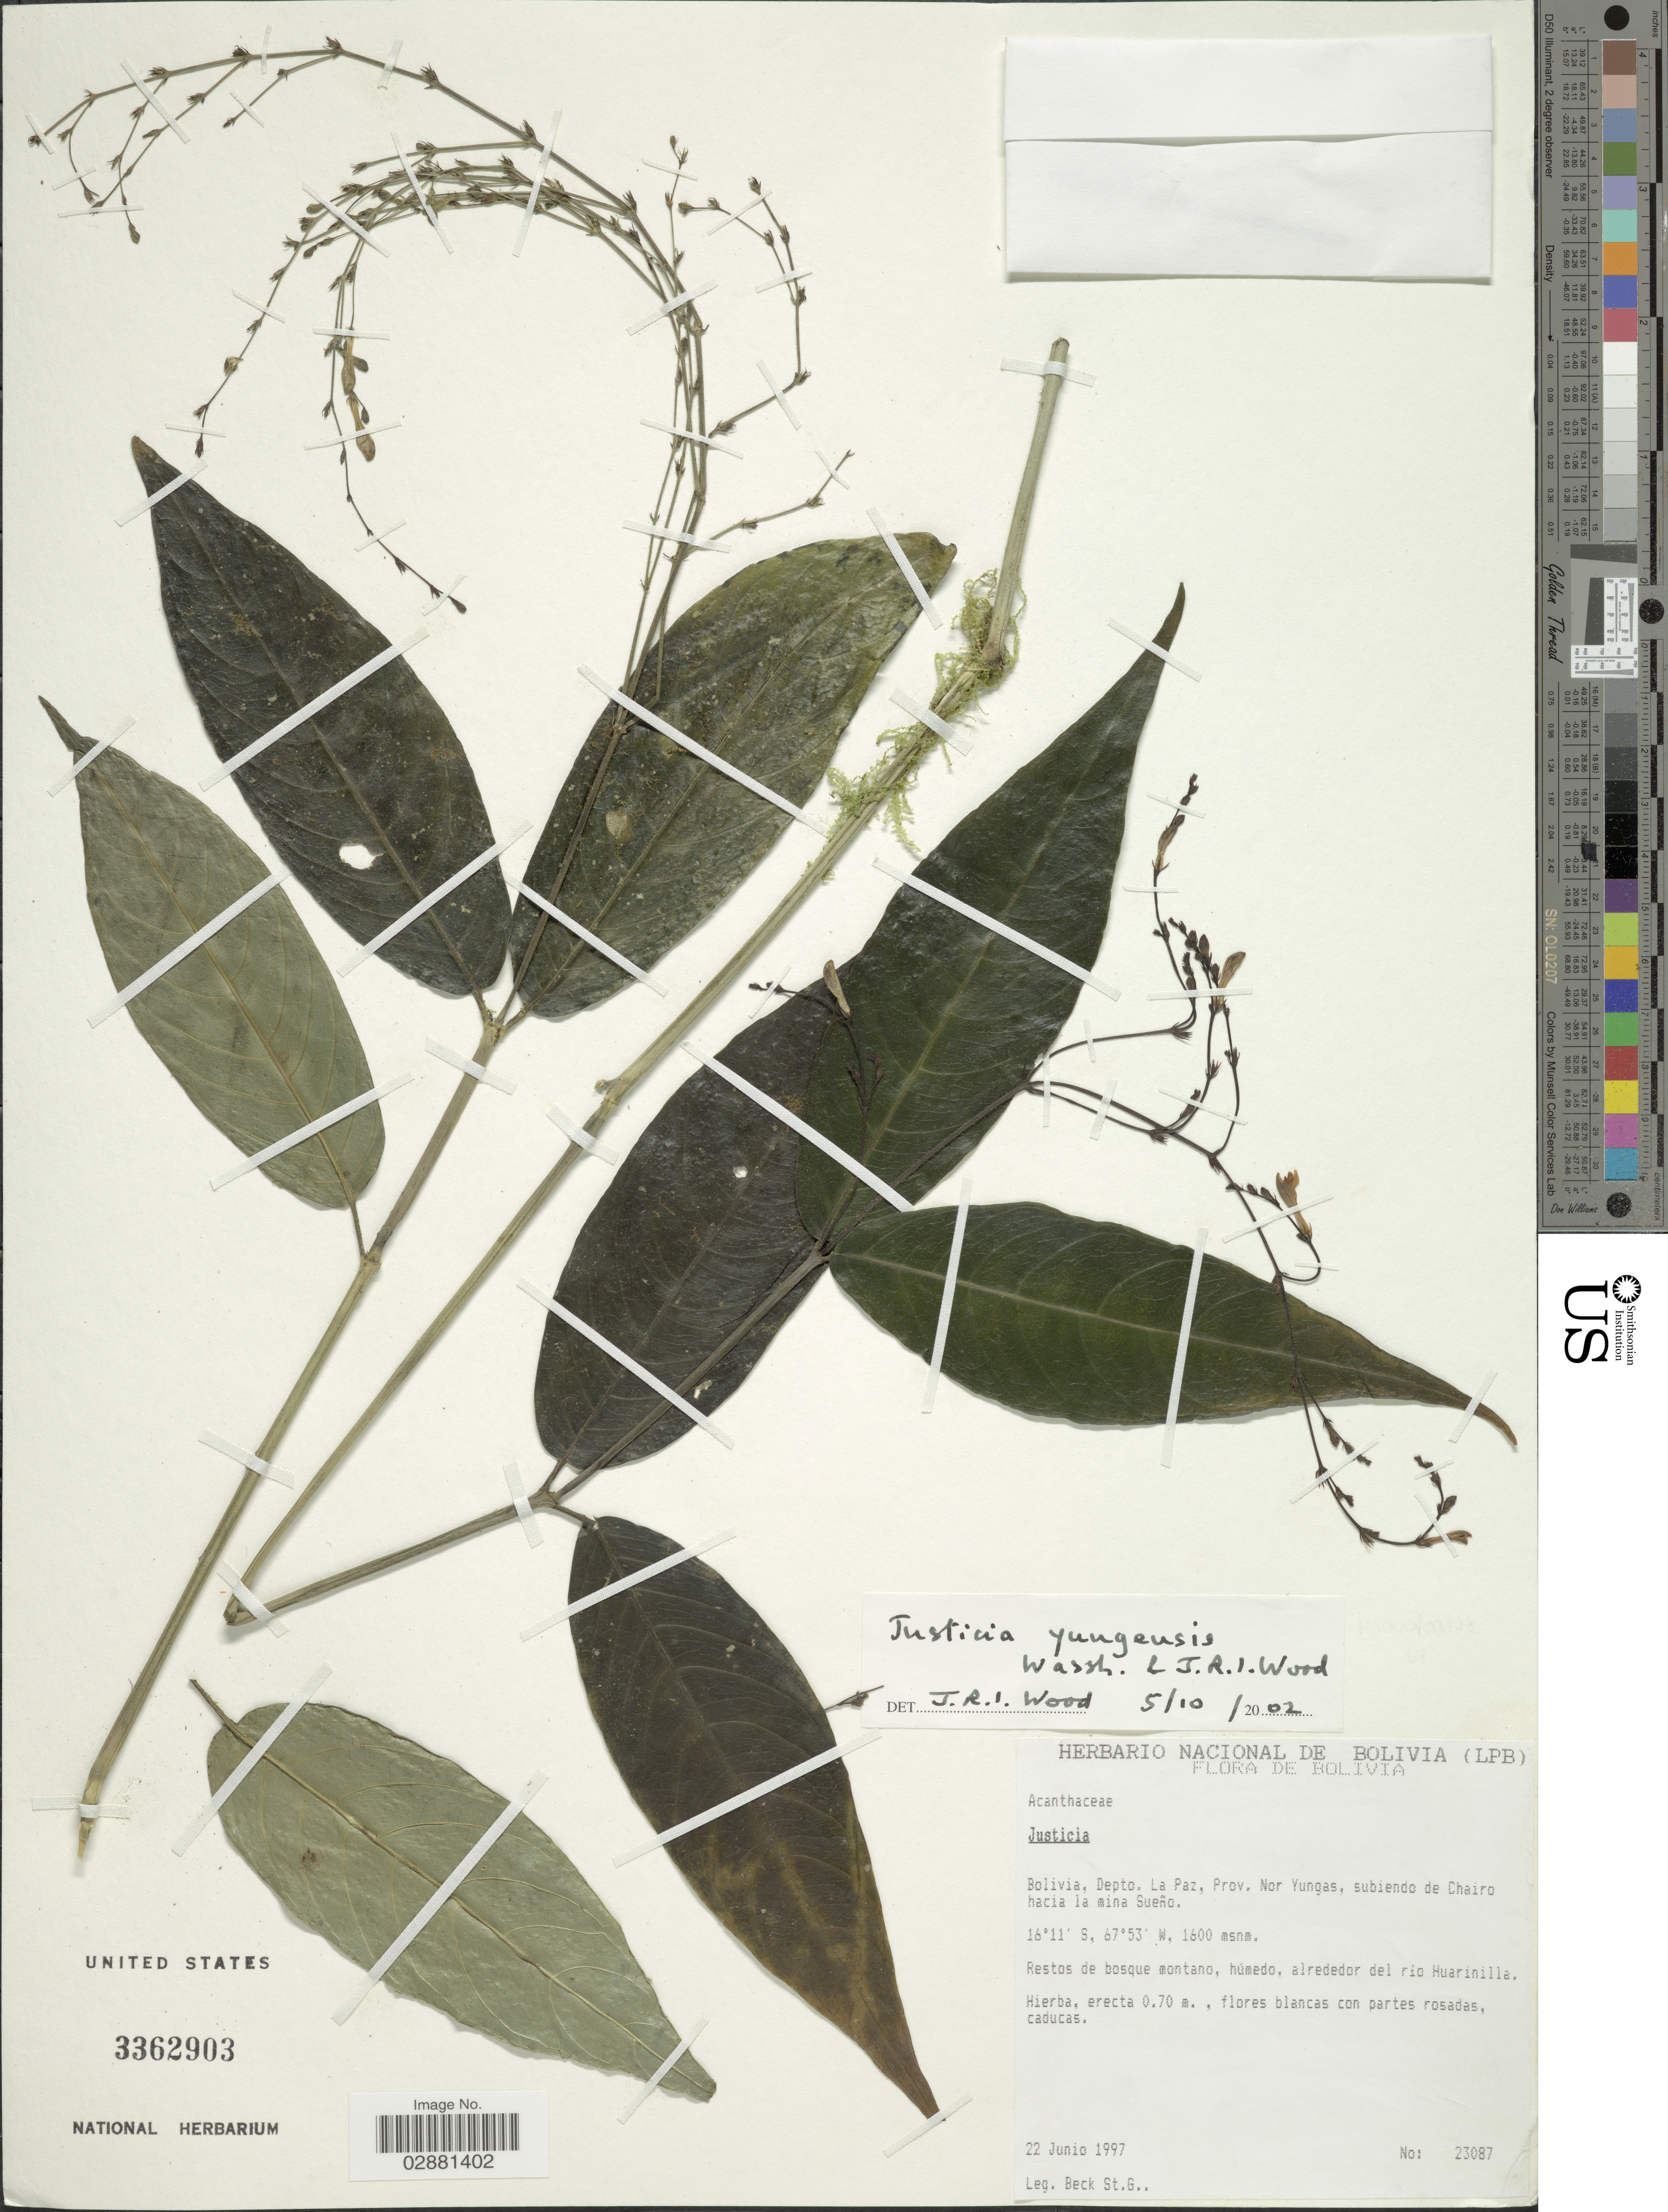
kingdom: Plantae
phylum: Tracheophyta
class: Magnoliopsida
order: Lamiales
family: Acanthaceae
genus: Justicia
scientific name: Justicia yungensis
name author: Wassh. & J.R.I. Wood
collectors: S. G. Beck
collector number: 23087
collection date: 1997-06-22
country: Bolivia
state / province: La Paz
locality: Depto. La Paz, Prov. Nor Yungas, subiendo de Chairo hacia la mina Sueño.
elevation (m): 1600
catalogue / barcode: US 3362903